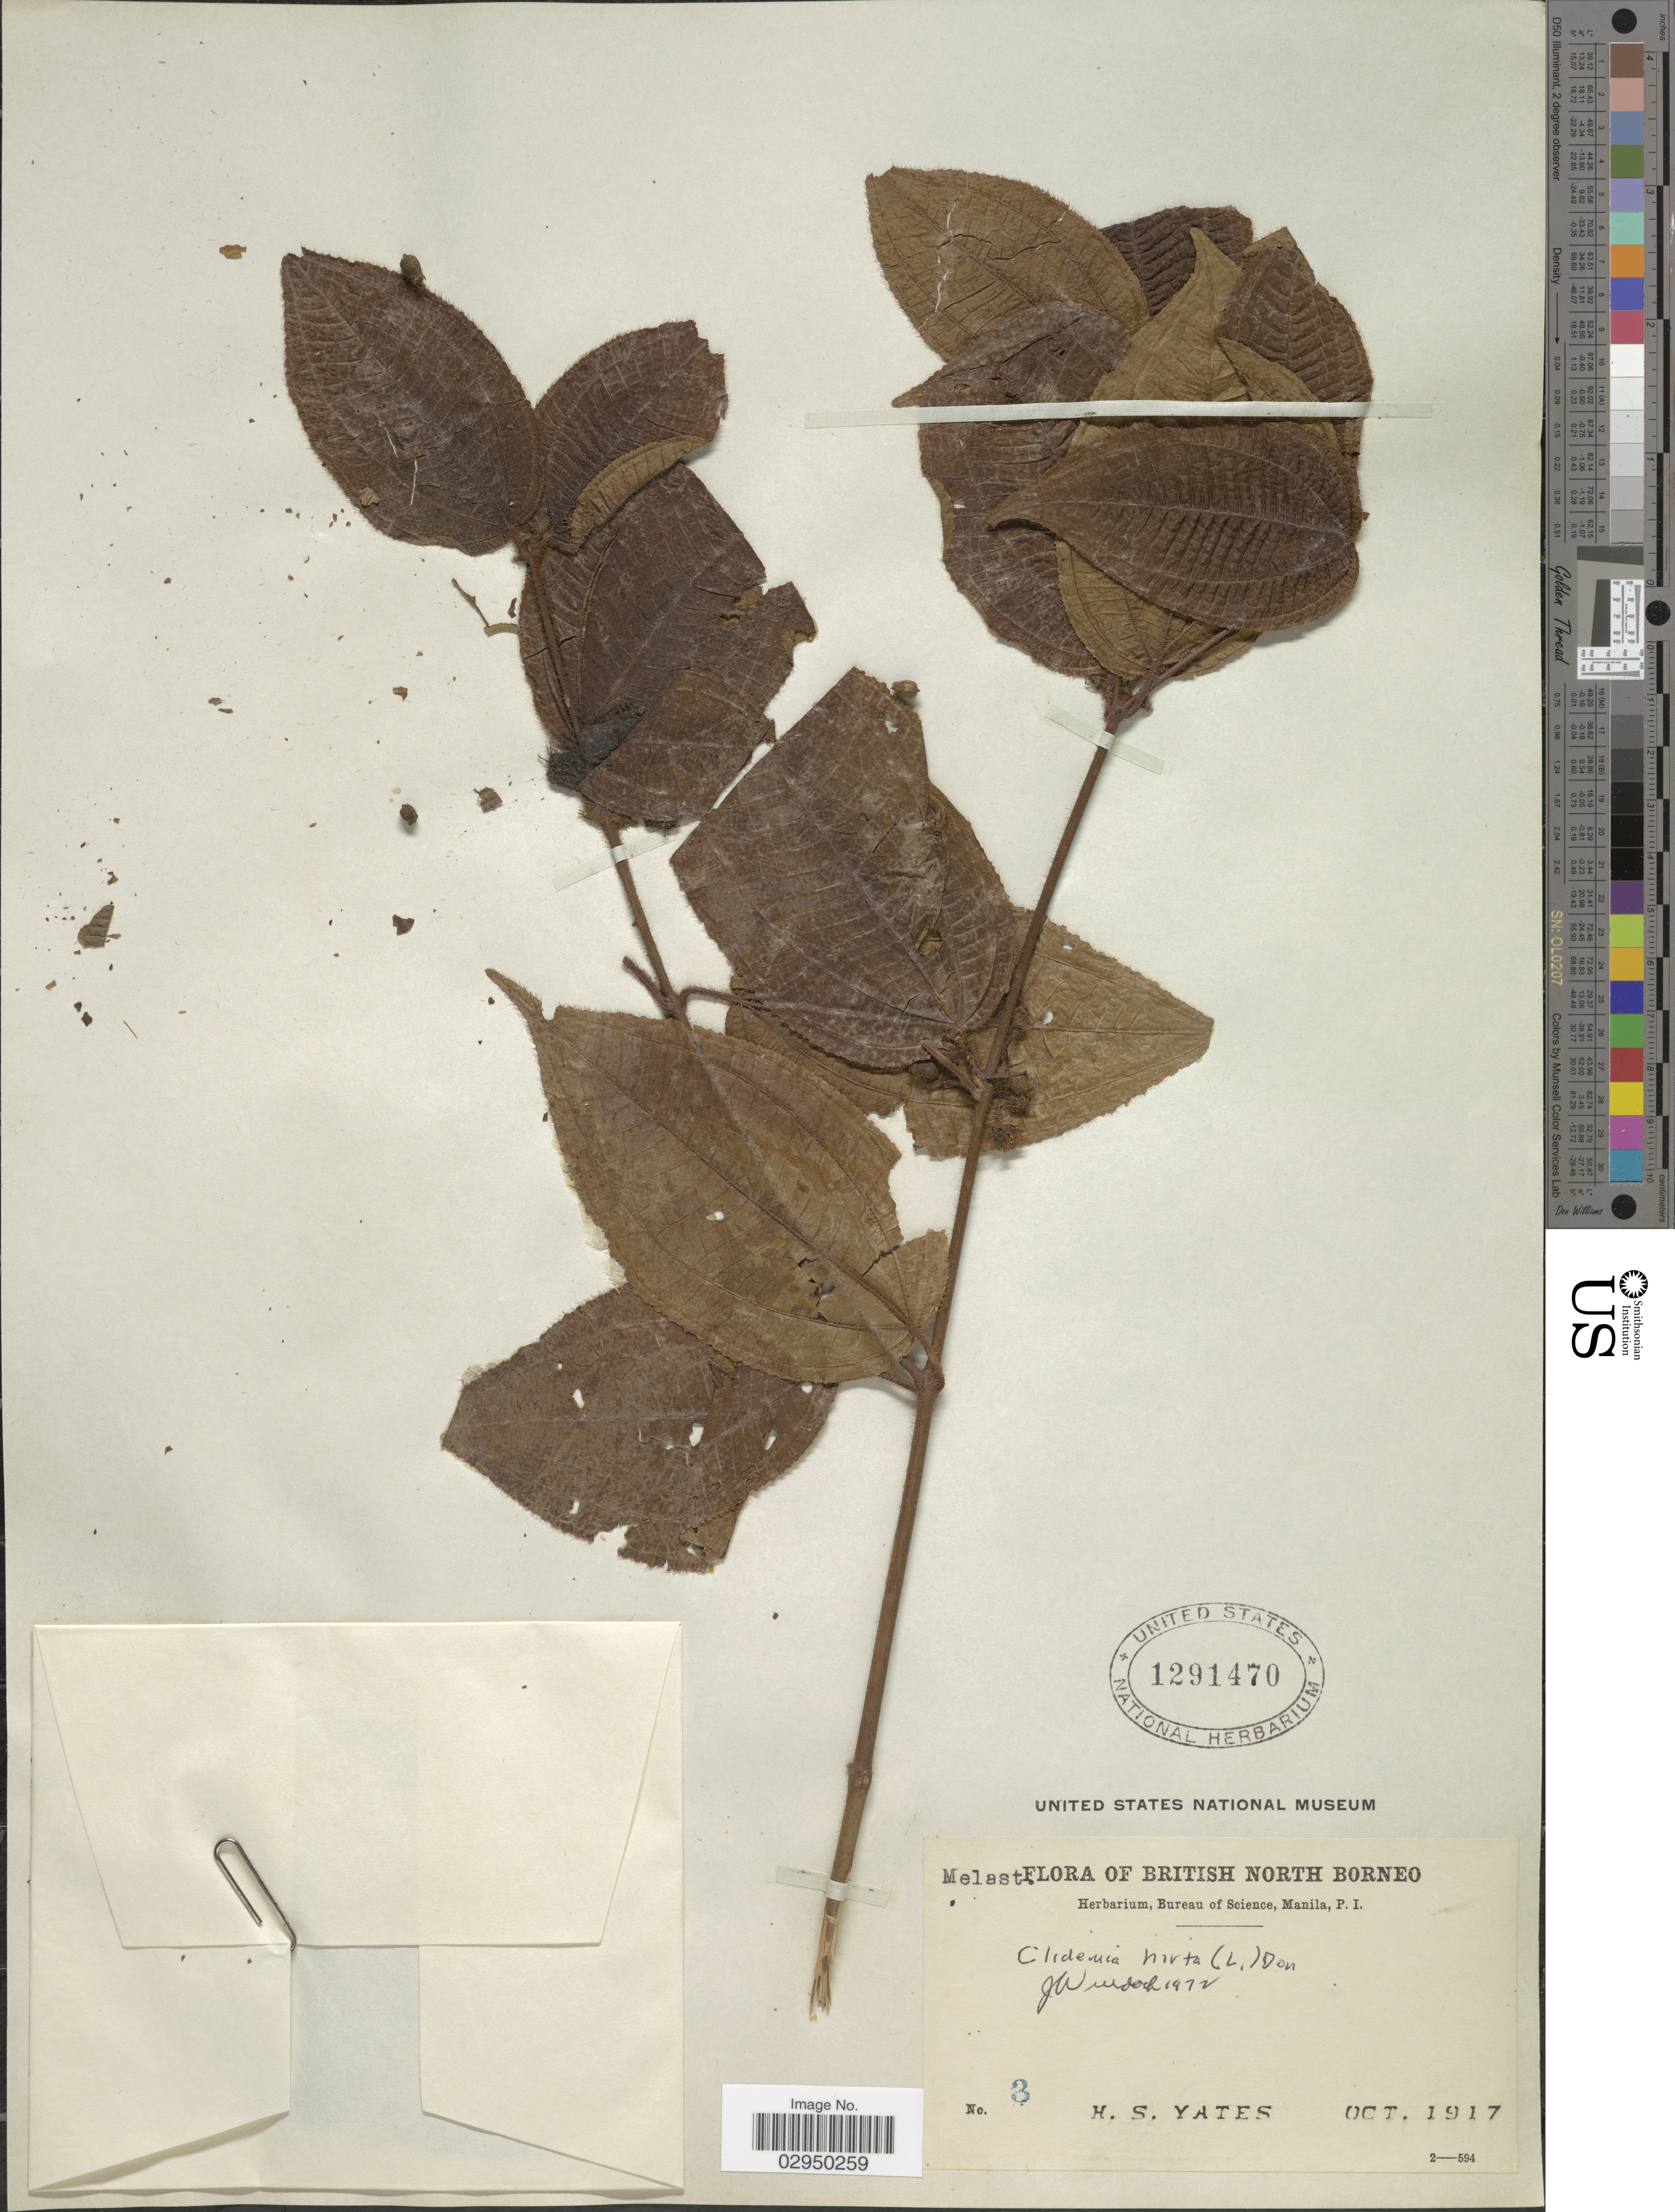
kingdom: Plantae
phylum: Tracheophyta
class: Magnoliopsida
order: Myrtales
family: Melastomataceae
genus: Miconia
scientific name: Miconia crenata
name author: (Vahl) Michelang.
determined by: Wagner, W. L., (BOT), Smithsonian Institution - National Museum of Natural History (UNITED STATES)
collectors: H. S. Yates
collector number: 3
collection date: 1917-10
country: Malaysia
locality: British North Borneo.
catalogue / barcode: US 1291470